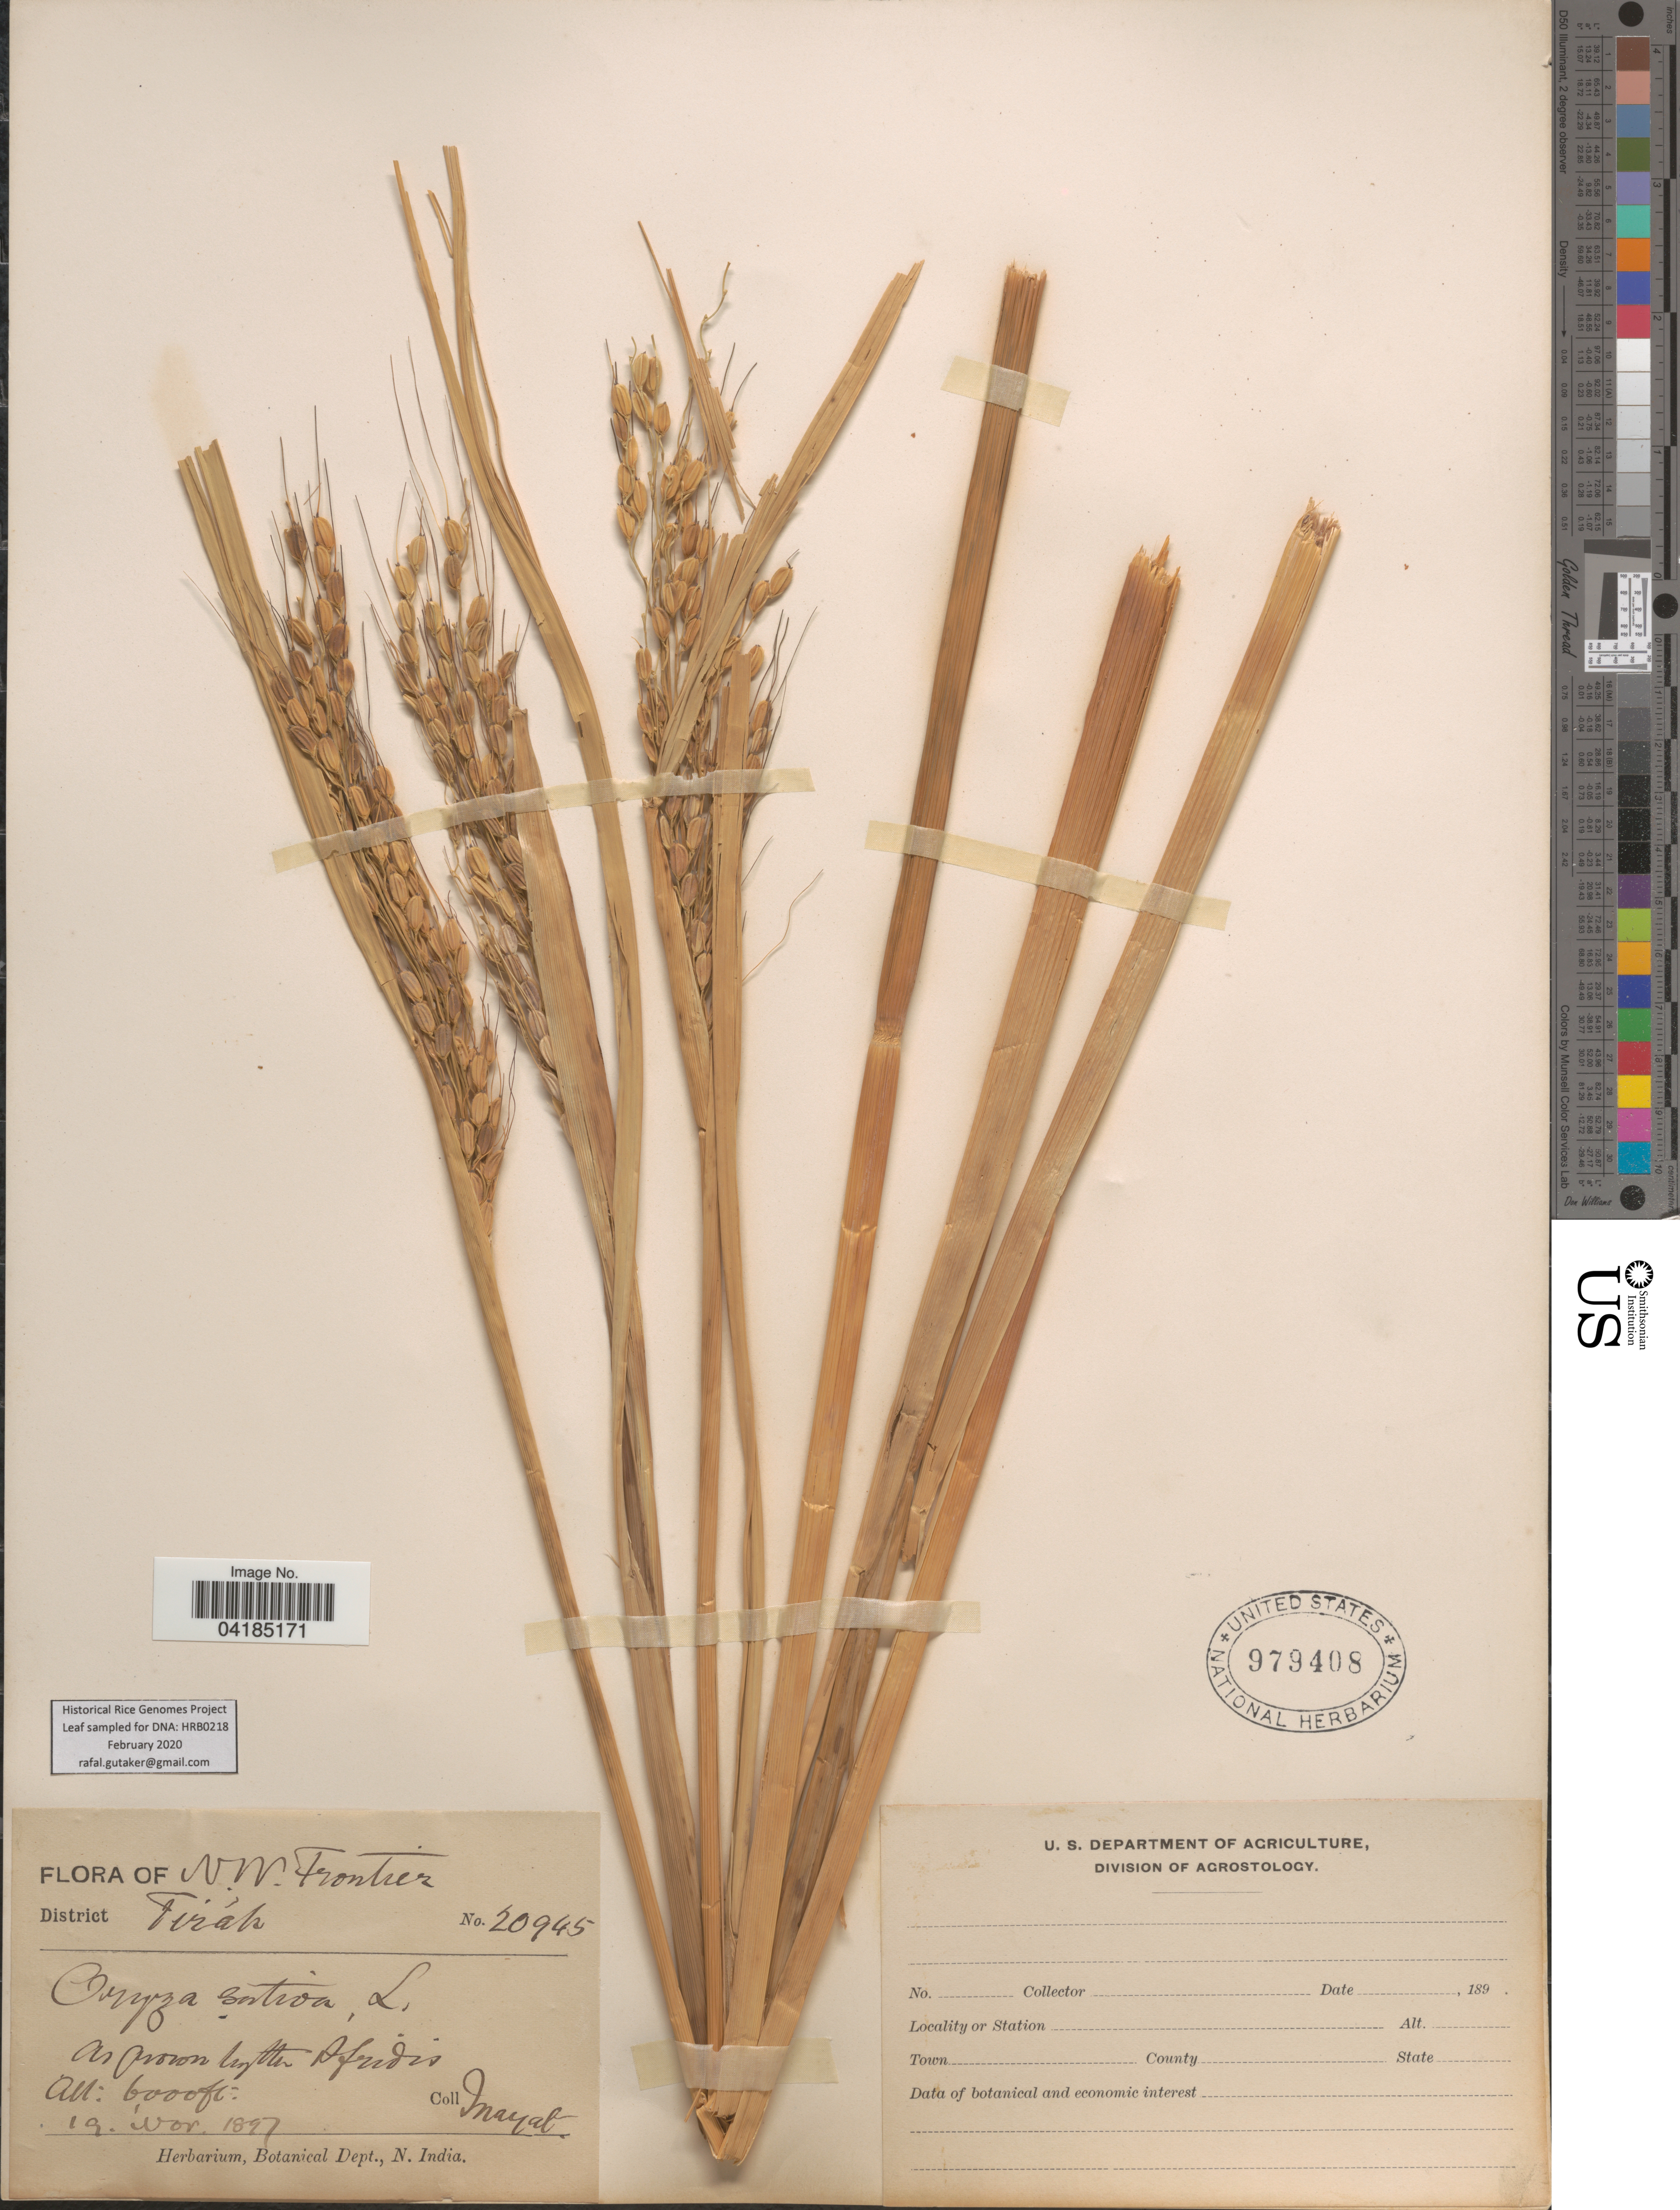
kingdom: Plantae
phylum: Tracheophyta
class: Liliopsida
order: Poales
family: Poaceae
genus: Oryza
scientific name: Oryza sativa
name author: L.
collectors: -. Inayat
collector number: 20945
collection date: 1897-11-19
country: India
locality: N.W. Frontier. District Firáh [interpreted]. N. India.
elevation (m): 1829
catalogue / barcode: US 979408